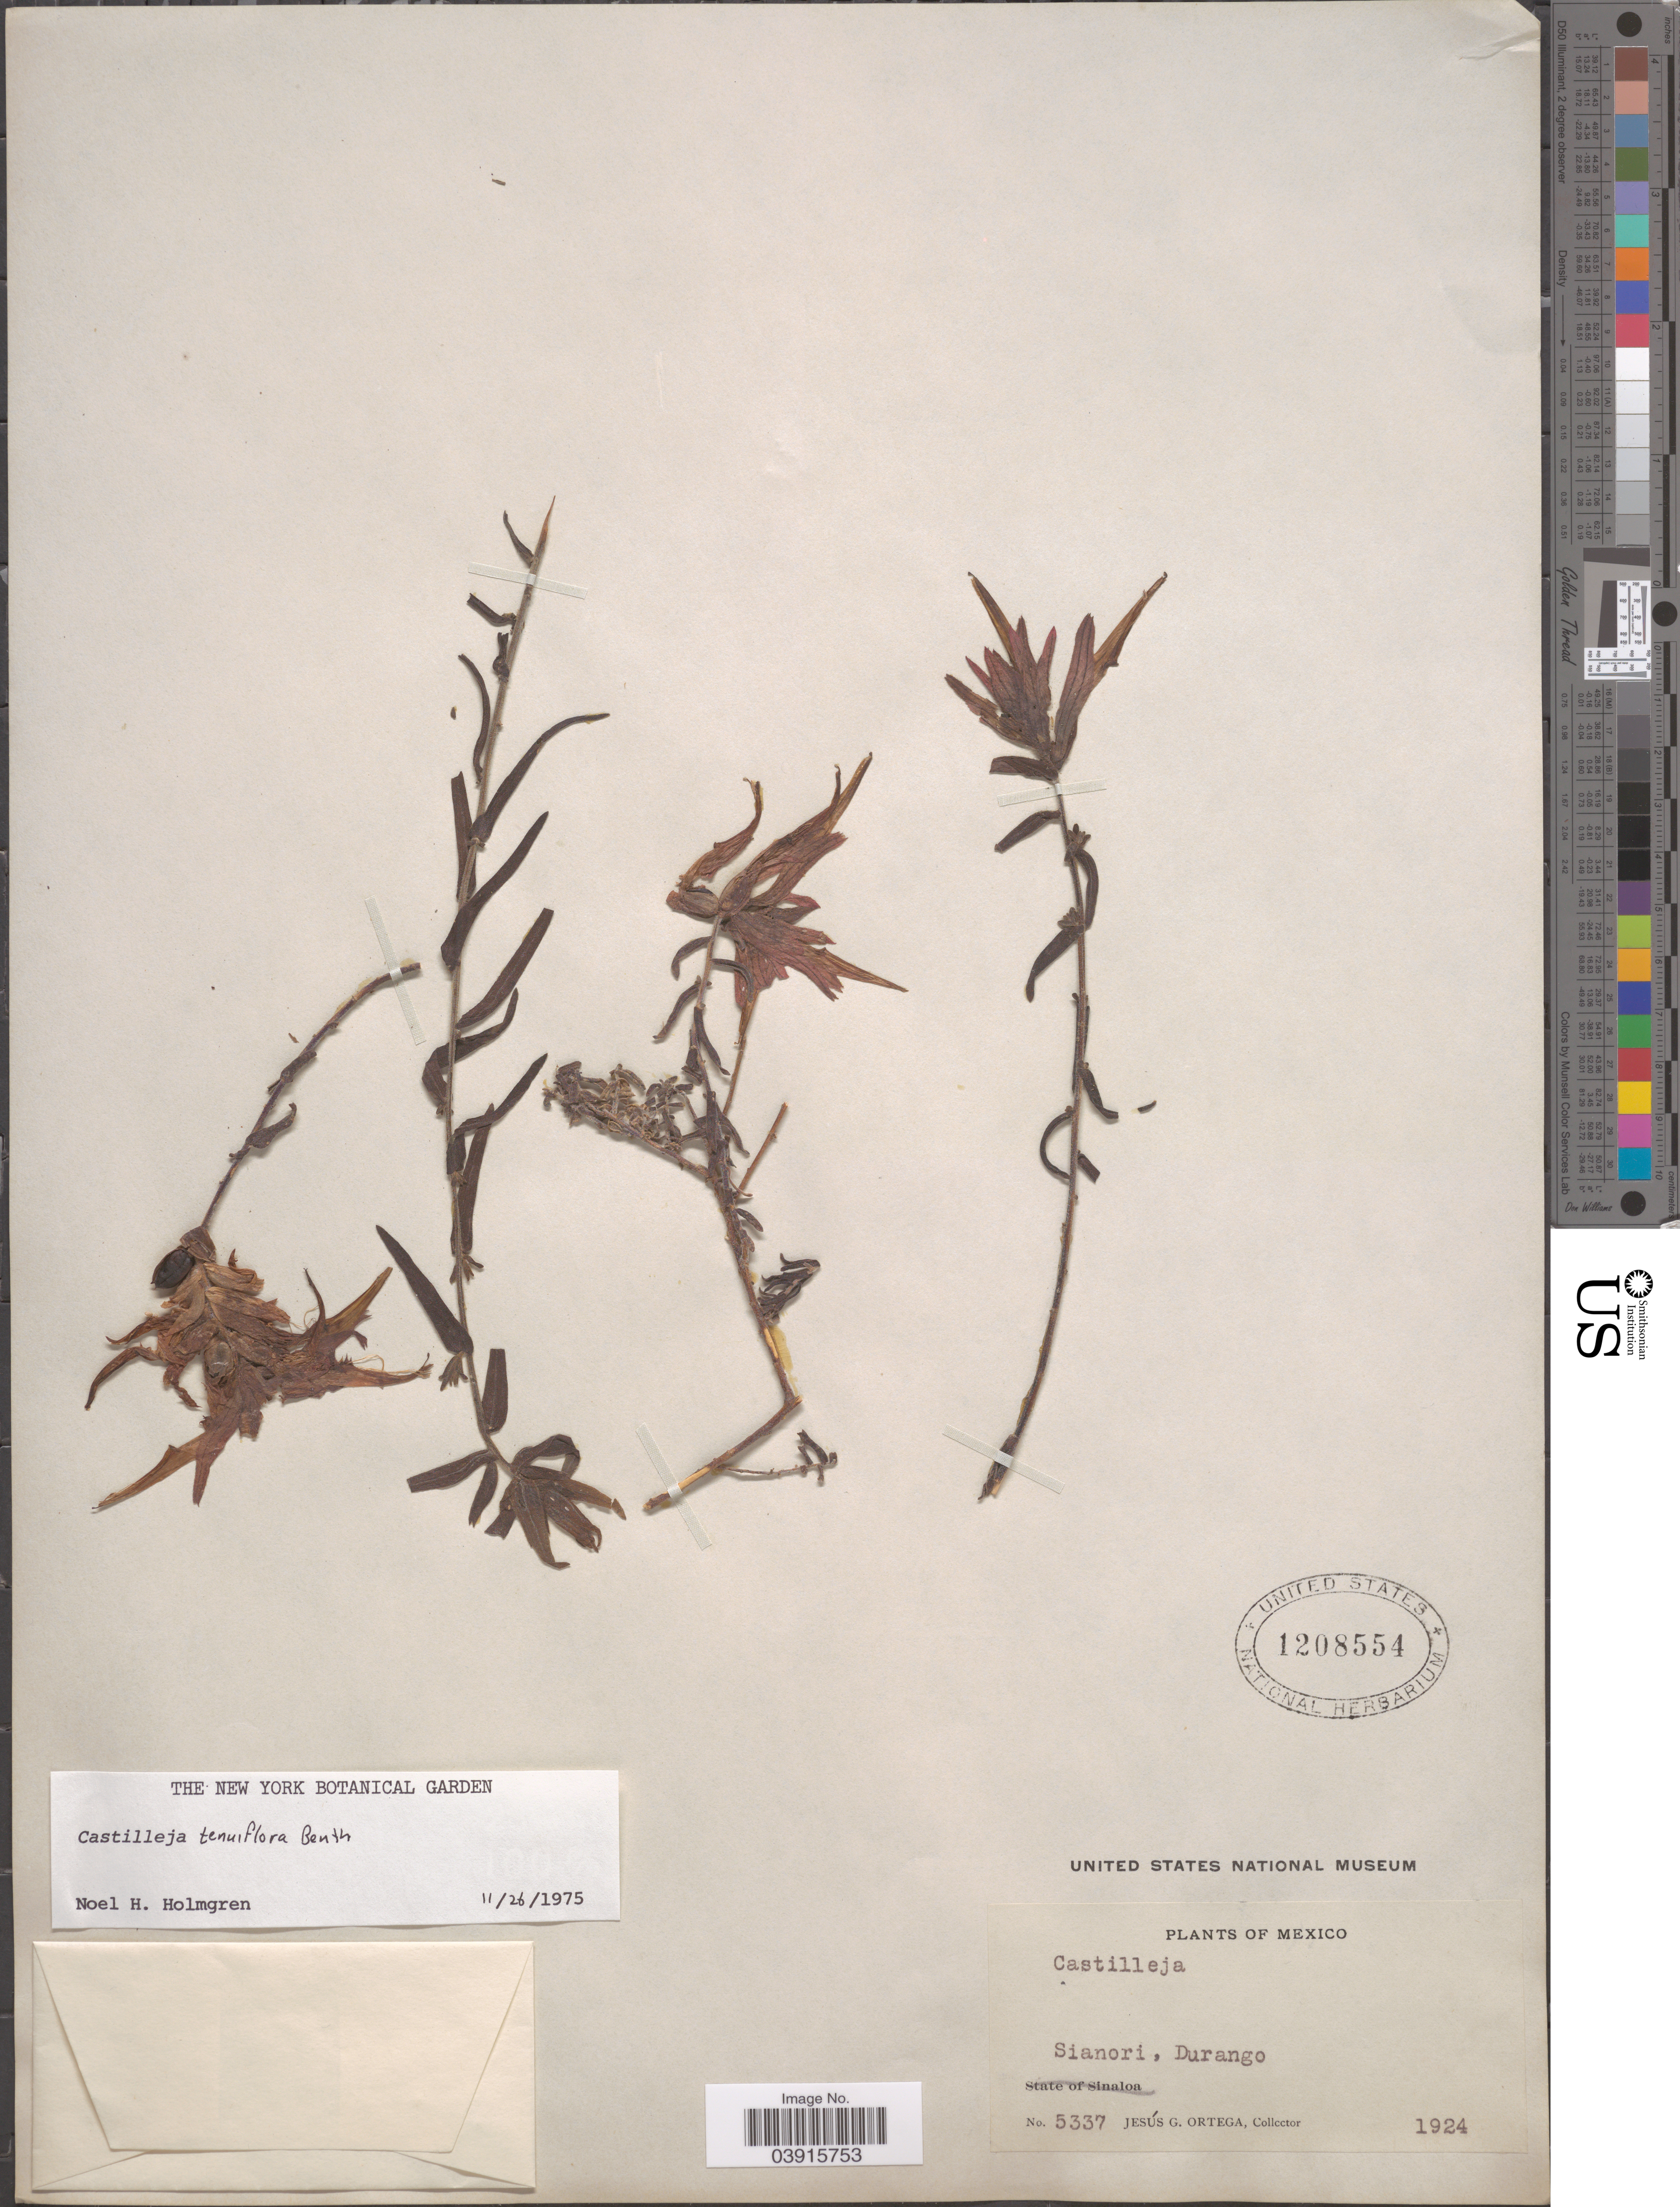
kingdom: Plantae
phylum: Tracheophyta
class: Magnoliopsida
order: Lamiales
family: Orobanchaceae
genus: Castilleja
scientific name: Castilleja tenuiflora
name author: Benth.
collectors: J. Ortega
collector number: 5337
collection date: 1924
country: Mexico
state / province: Durango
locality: Sianori.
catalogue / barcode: US 1208554